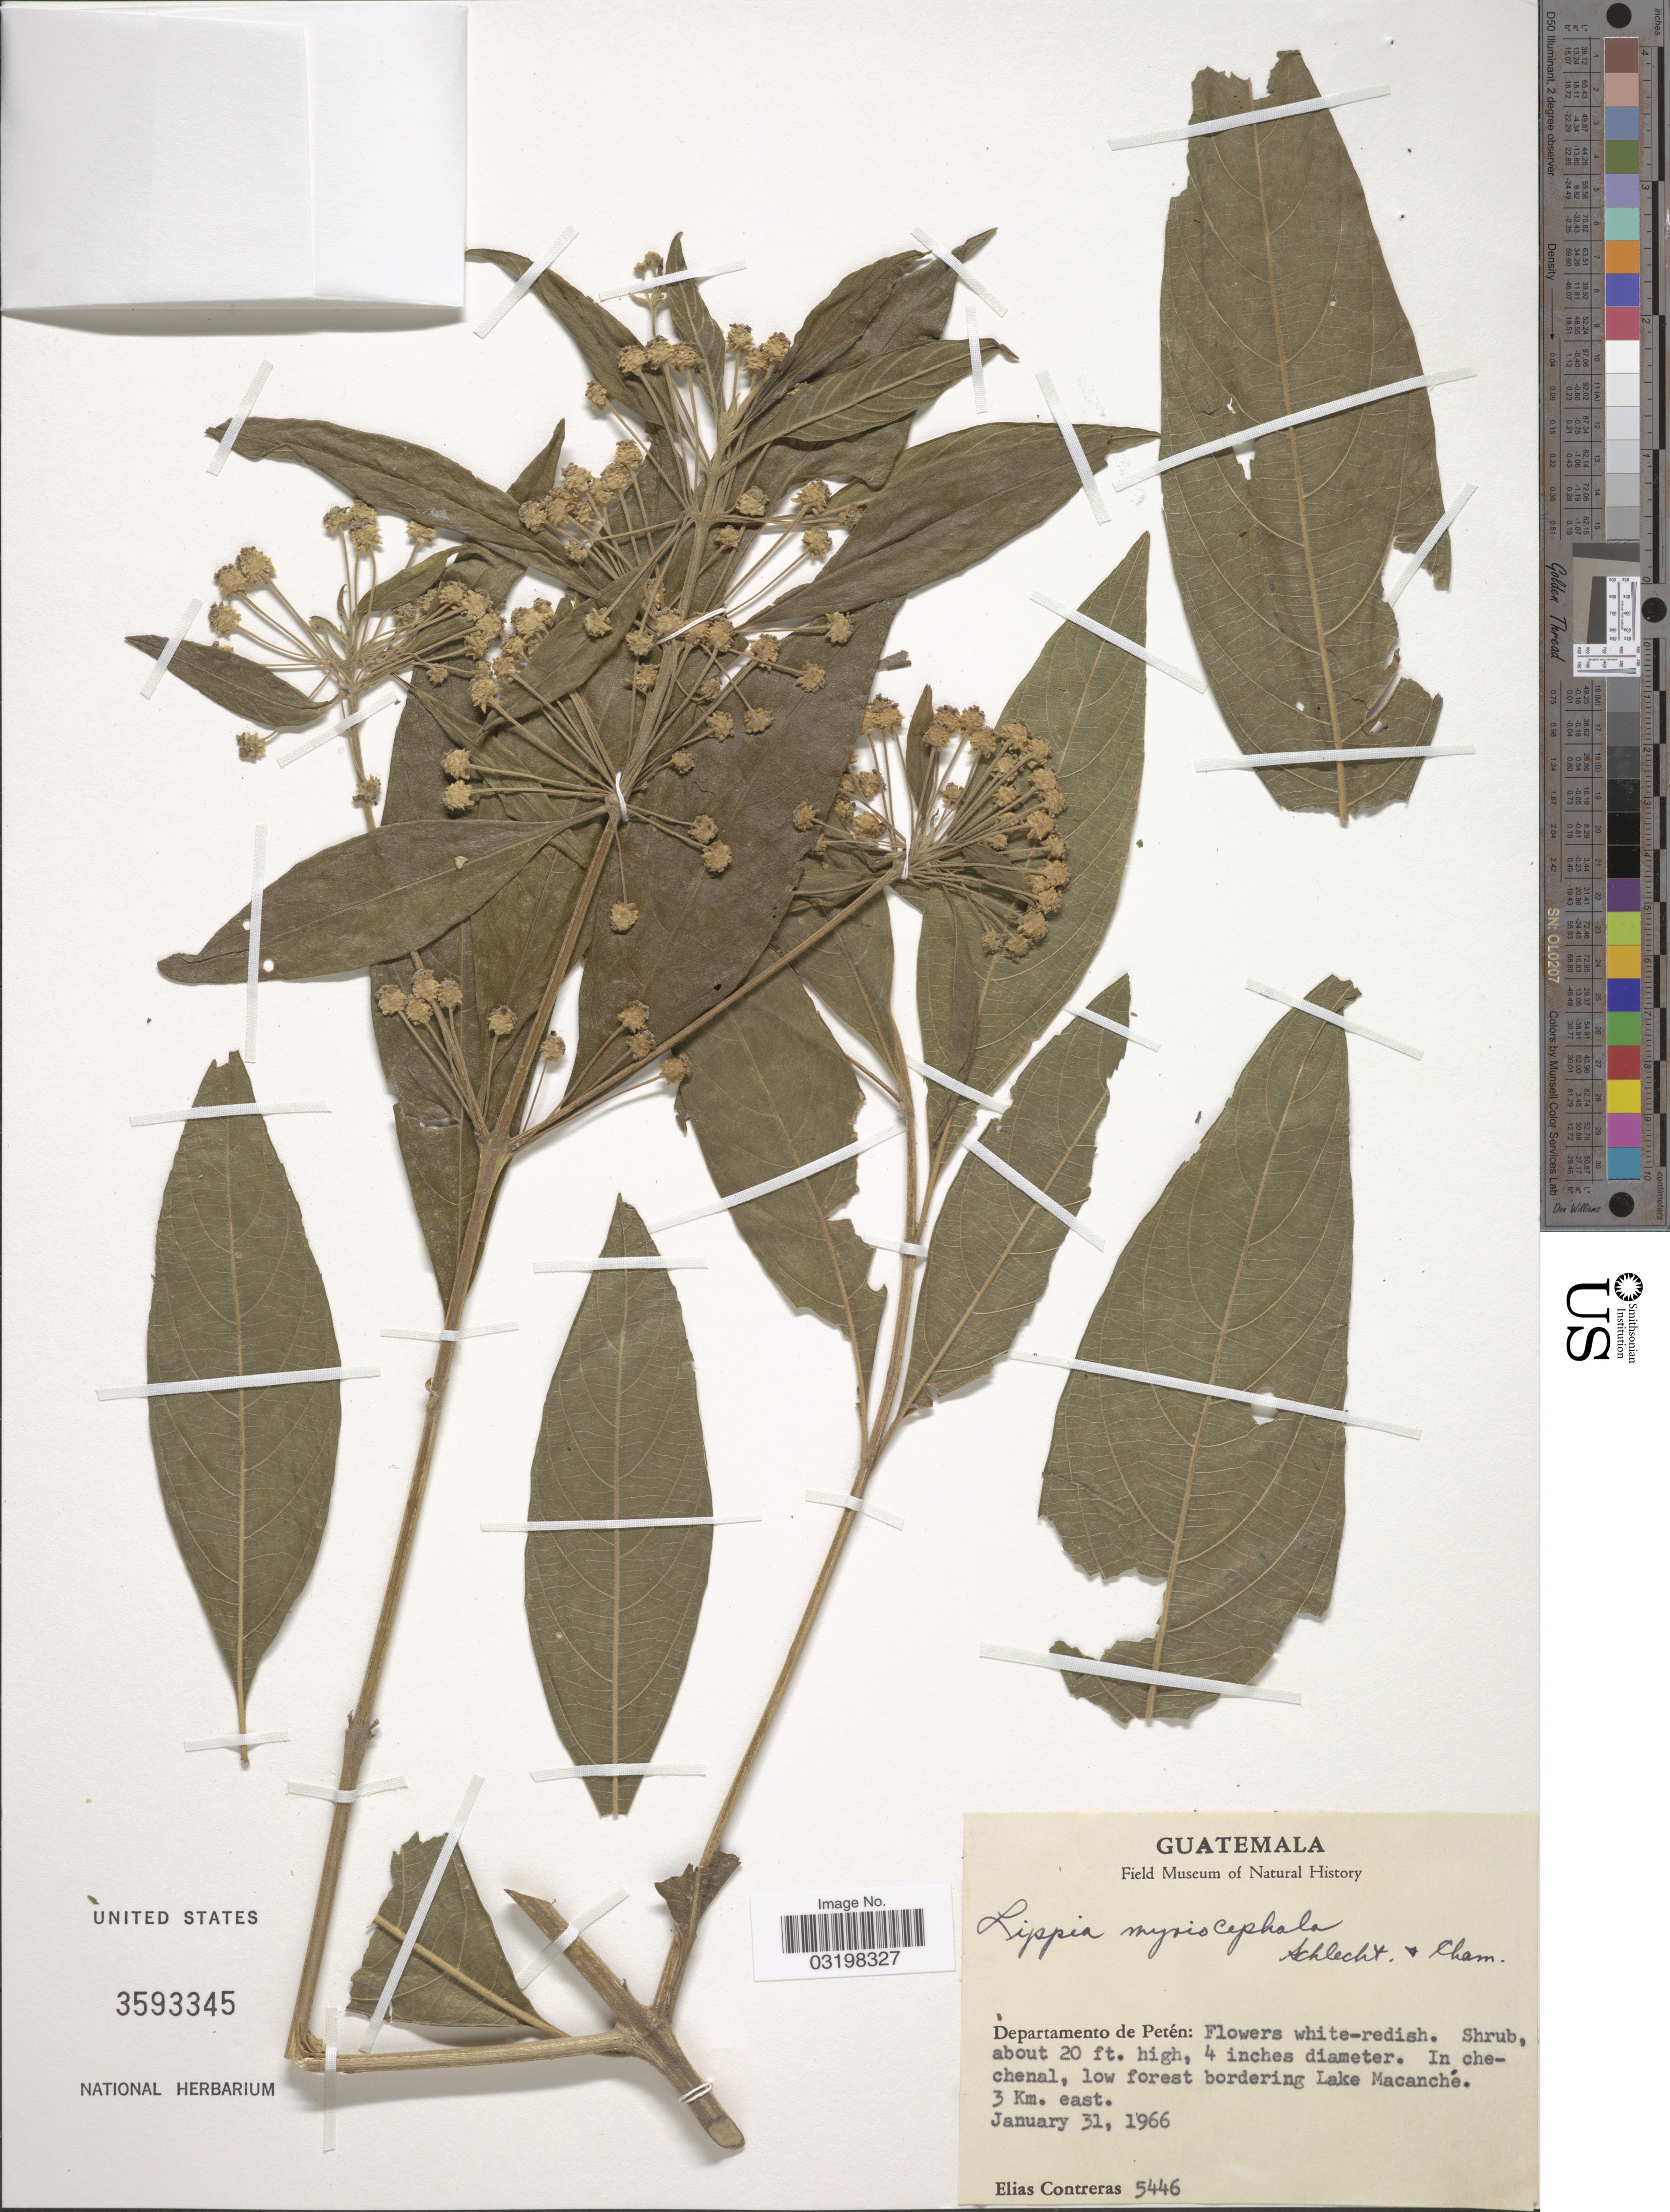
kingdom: Plantae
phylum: Tracheophyta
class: Magnoliopsida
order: Lamiales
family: Verbenaceae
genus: Lippia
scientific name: Lippia myriocephala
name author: Schltdl. & Cham.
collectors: E. Contreras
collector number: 5446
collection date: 1966-01-31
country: Guatemala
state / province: El Petén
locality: Departamento de Petén: In chechenal, low forest bordering Lake Macanché. 3 Km. east.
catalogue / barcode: US 3593345